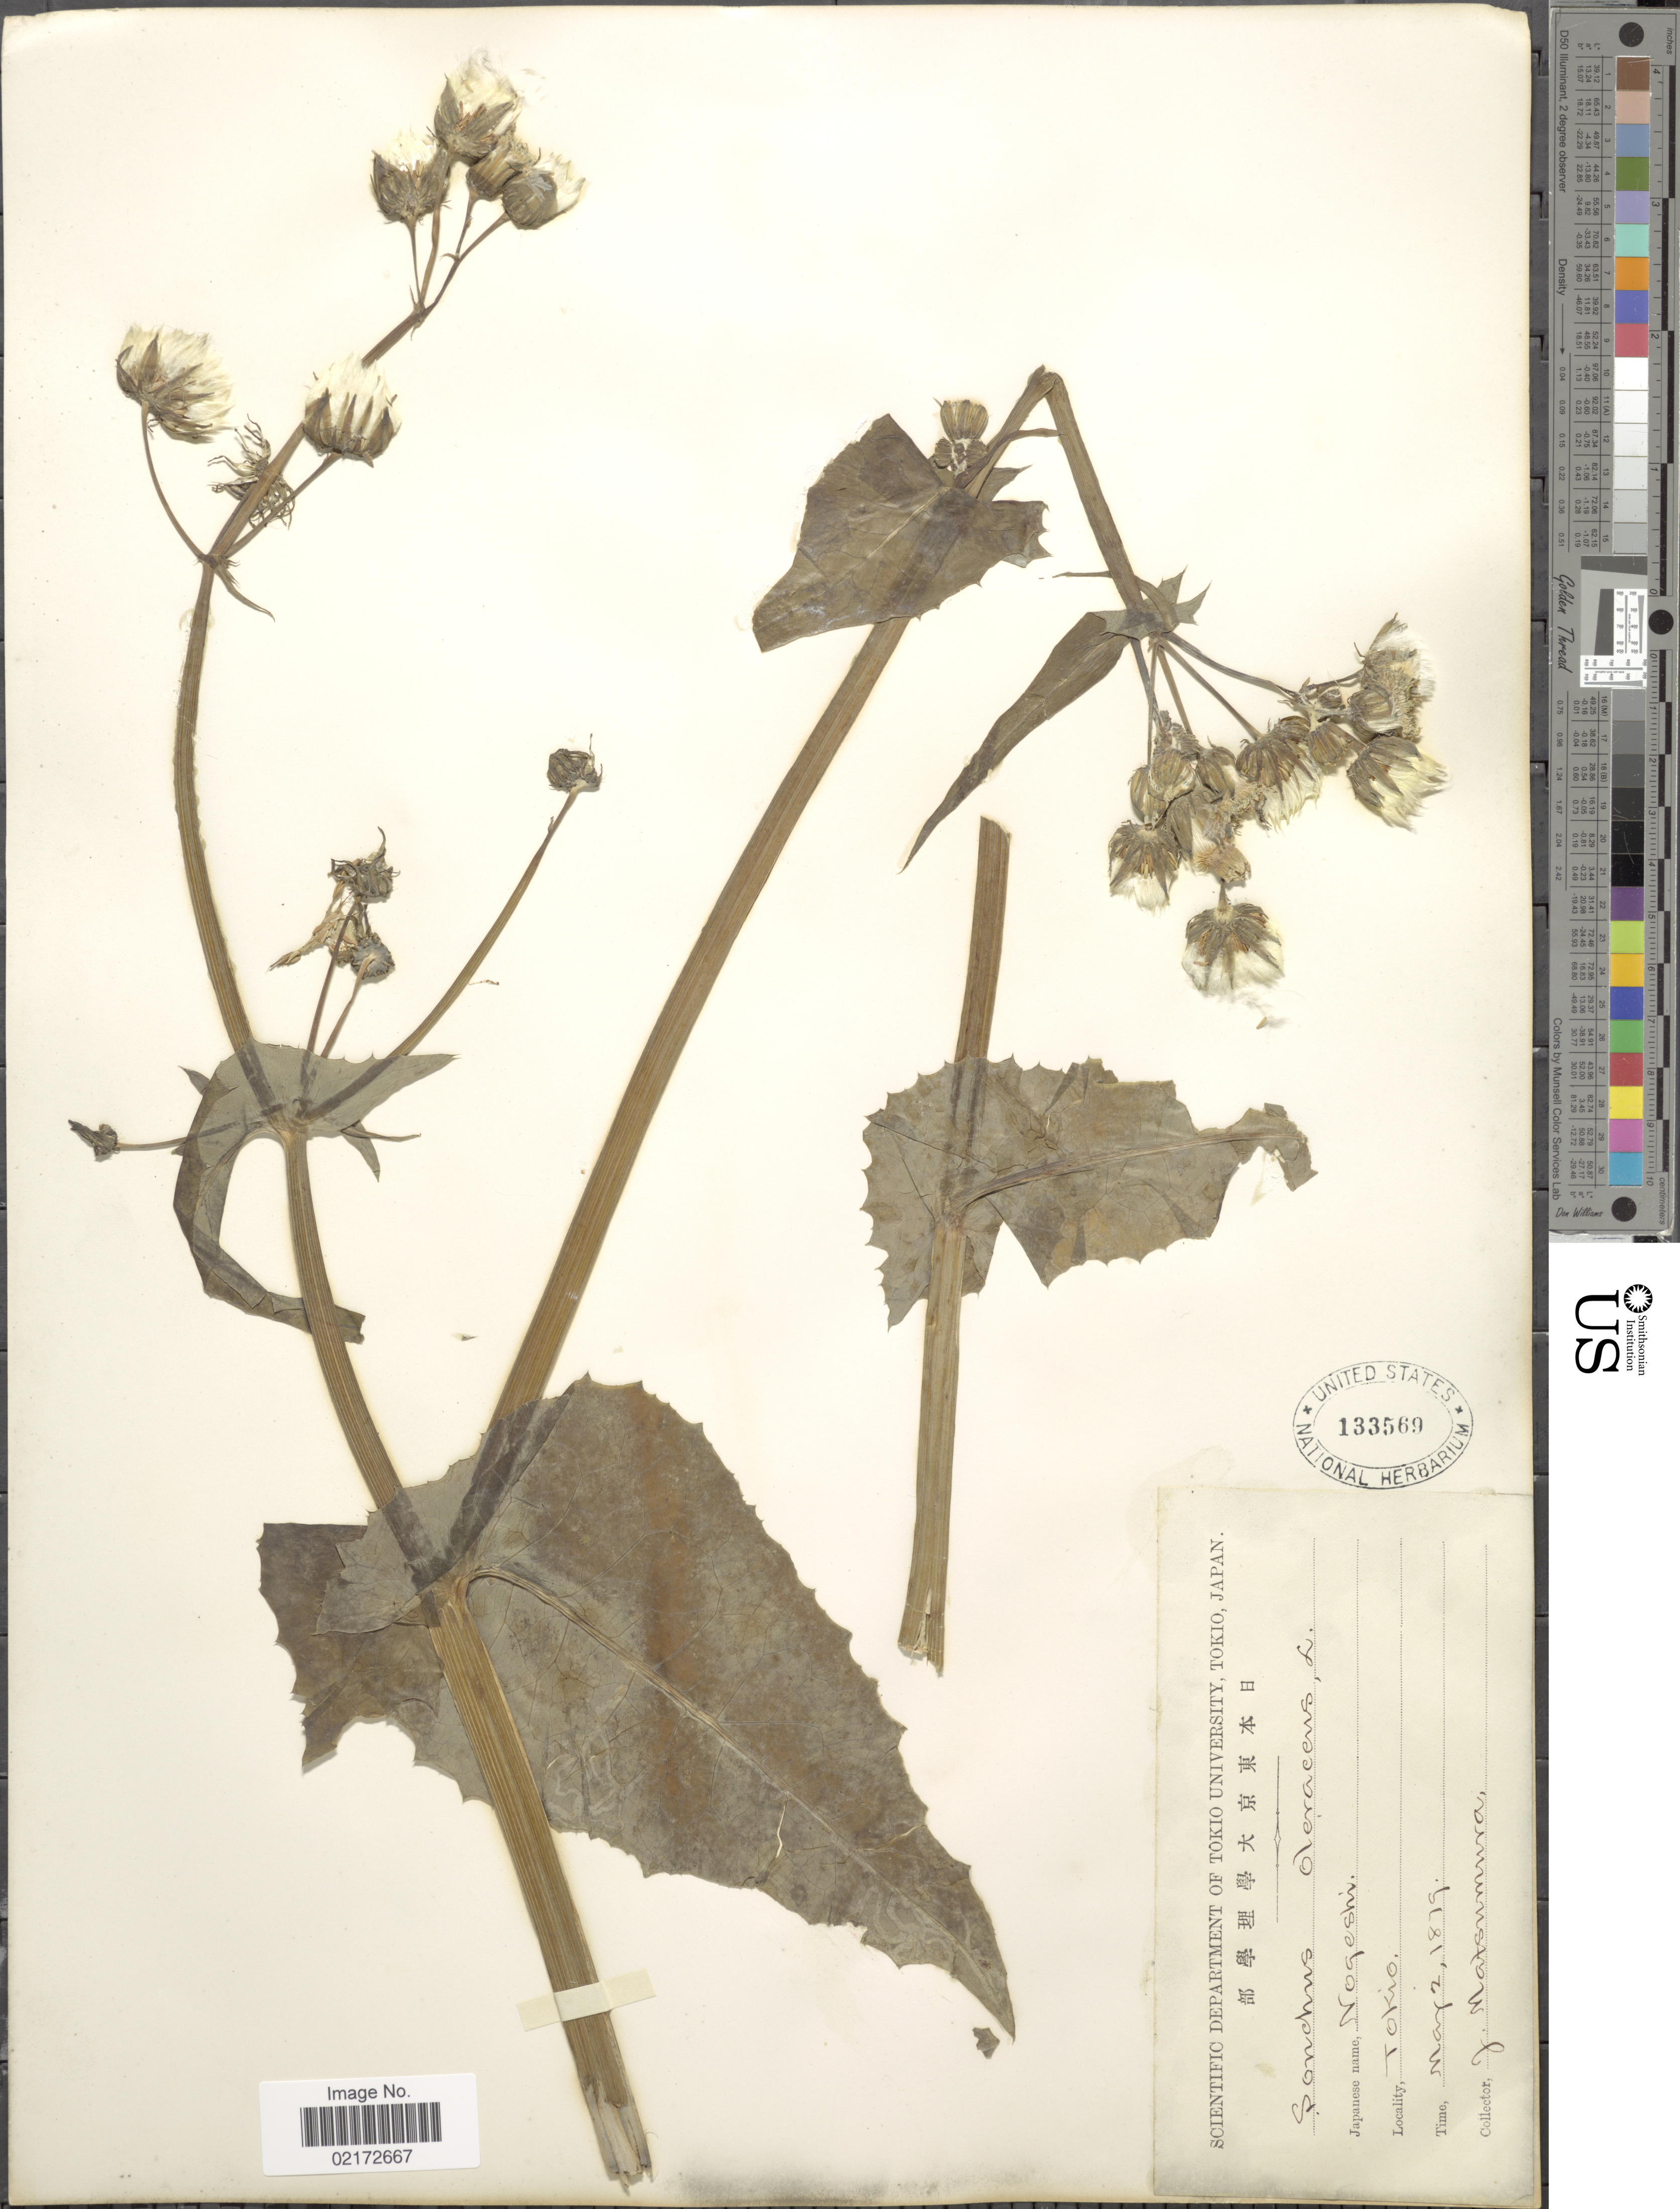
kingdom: Plantae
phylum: Tracheophyta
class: Magnoliopsida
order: Asterales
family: Asteraceae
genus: Sonchus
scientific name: Sonchus oleraceus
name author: L.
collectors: J. Matsumura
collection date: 1879-05-02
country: Japan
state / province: Tokyo, Federal City of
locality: Tokio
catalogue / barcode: US 133569